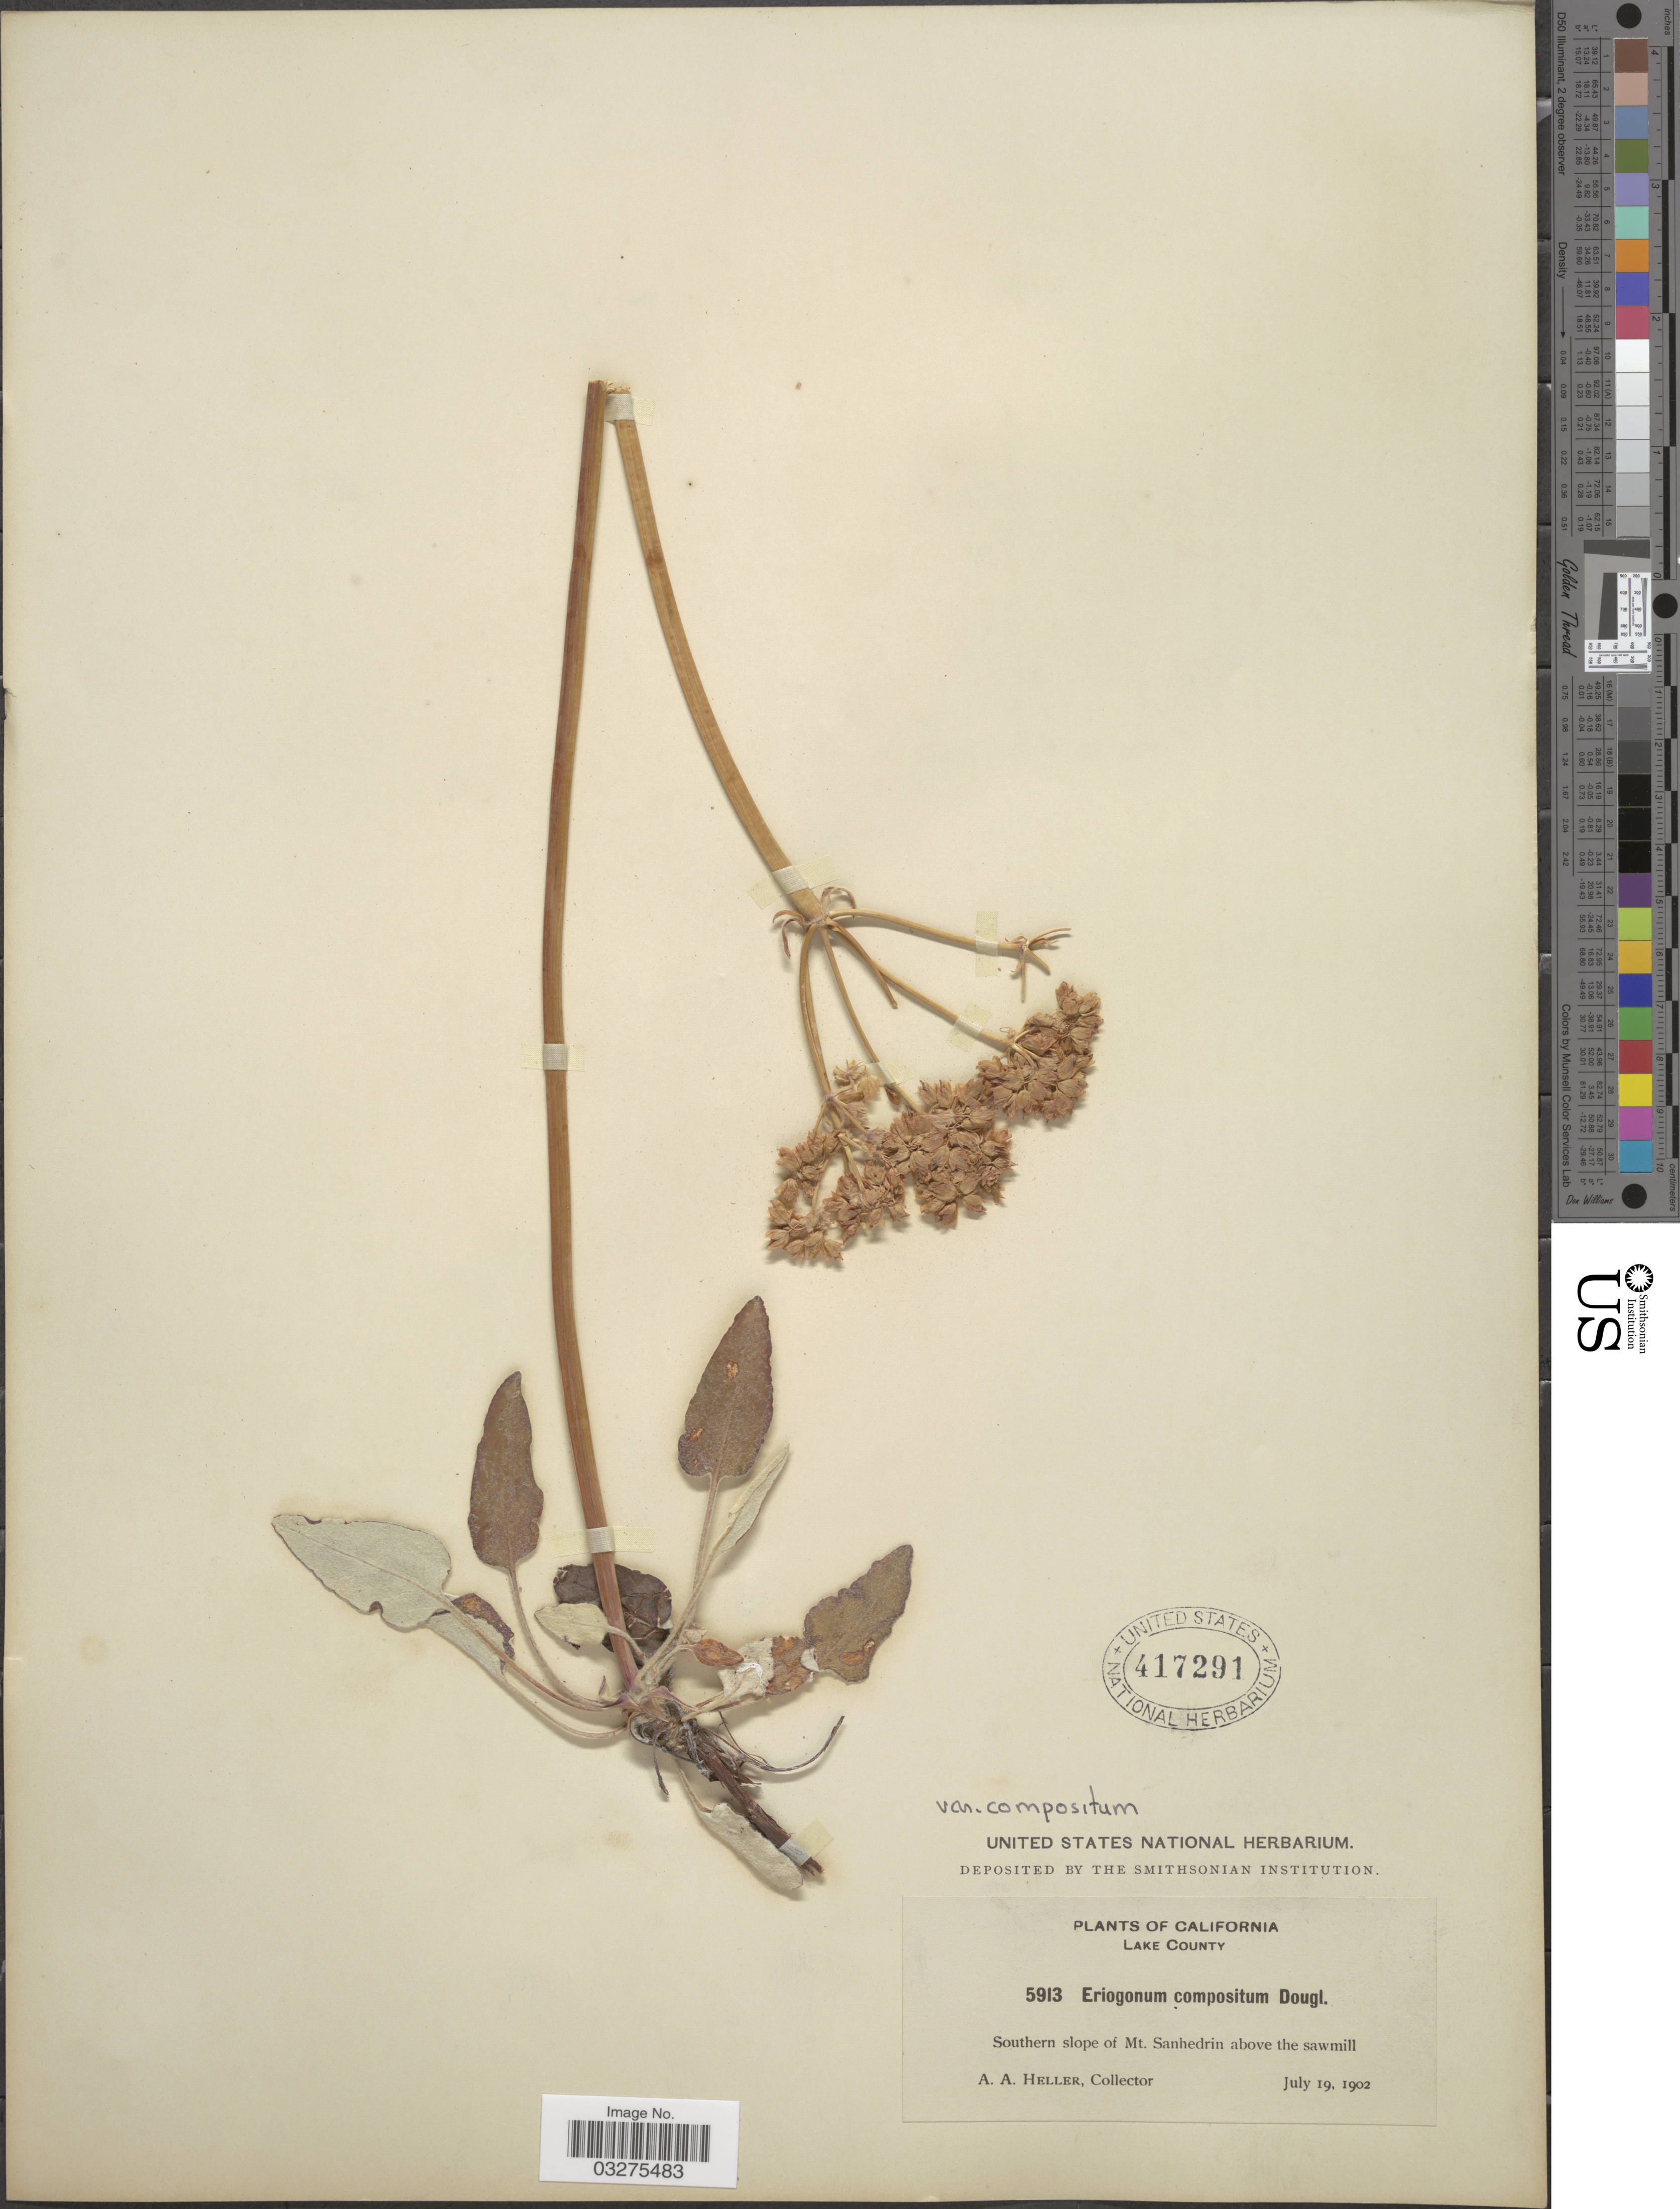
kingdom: Plantae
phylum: Tracheophyta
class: Magnoliopsida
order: Caryophyllales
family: Polygonaceae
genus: Eriogonum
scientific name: Eriogonum compositum var. compositum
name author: Douglas ex Benth.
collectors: A. A. Heller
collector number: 5913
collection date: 1902-07-19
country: United States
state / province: California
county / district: Lake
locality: Lake County. Southern slope of Mt. Sanhedrin above the sawmill.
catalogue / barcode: US 417291